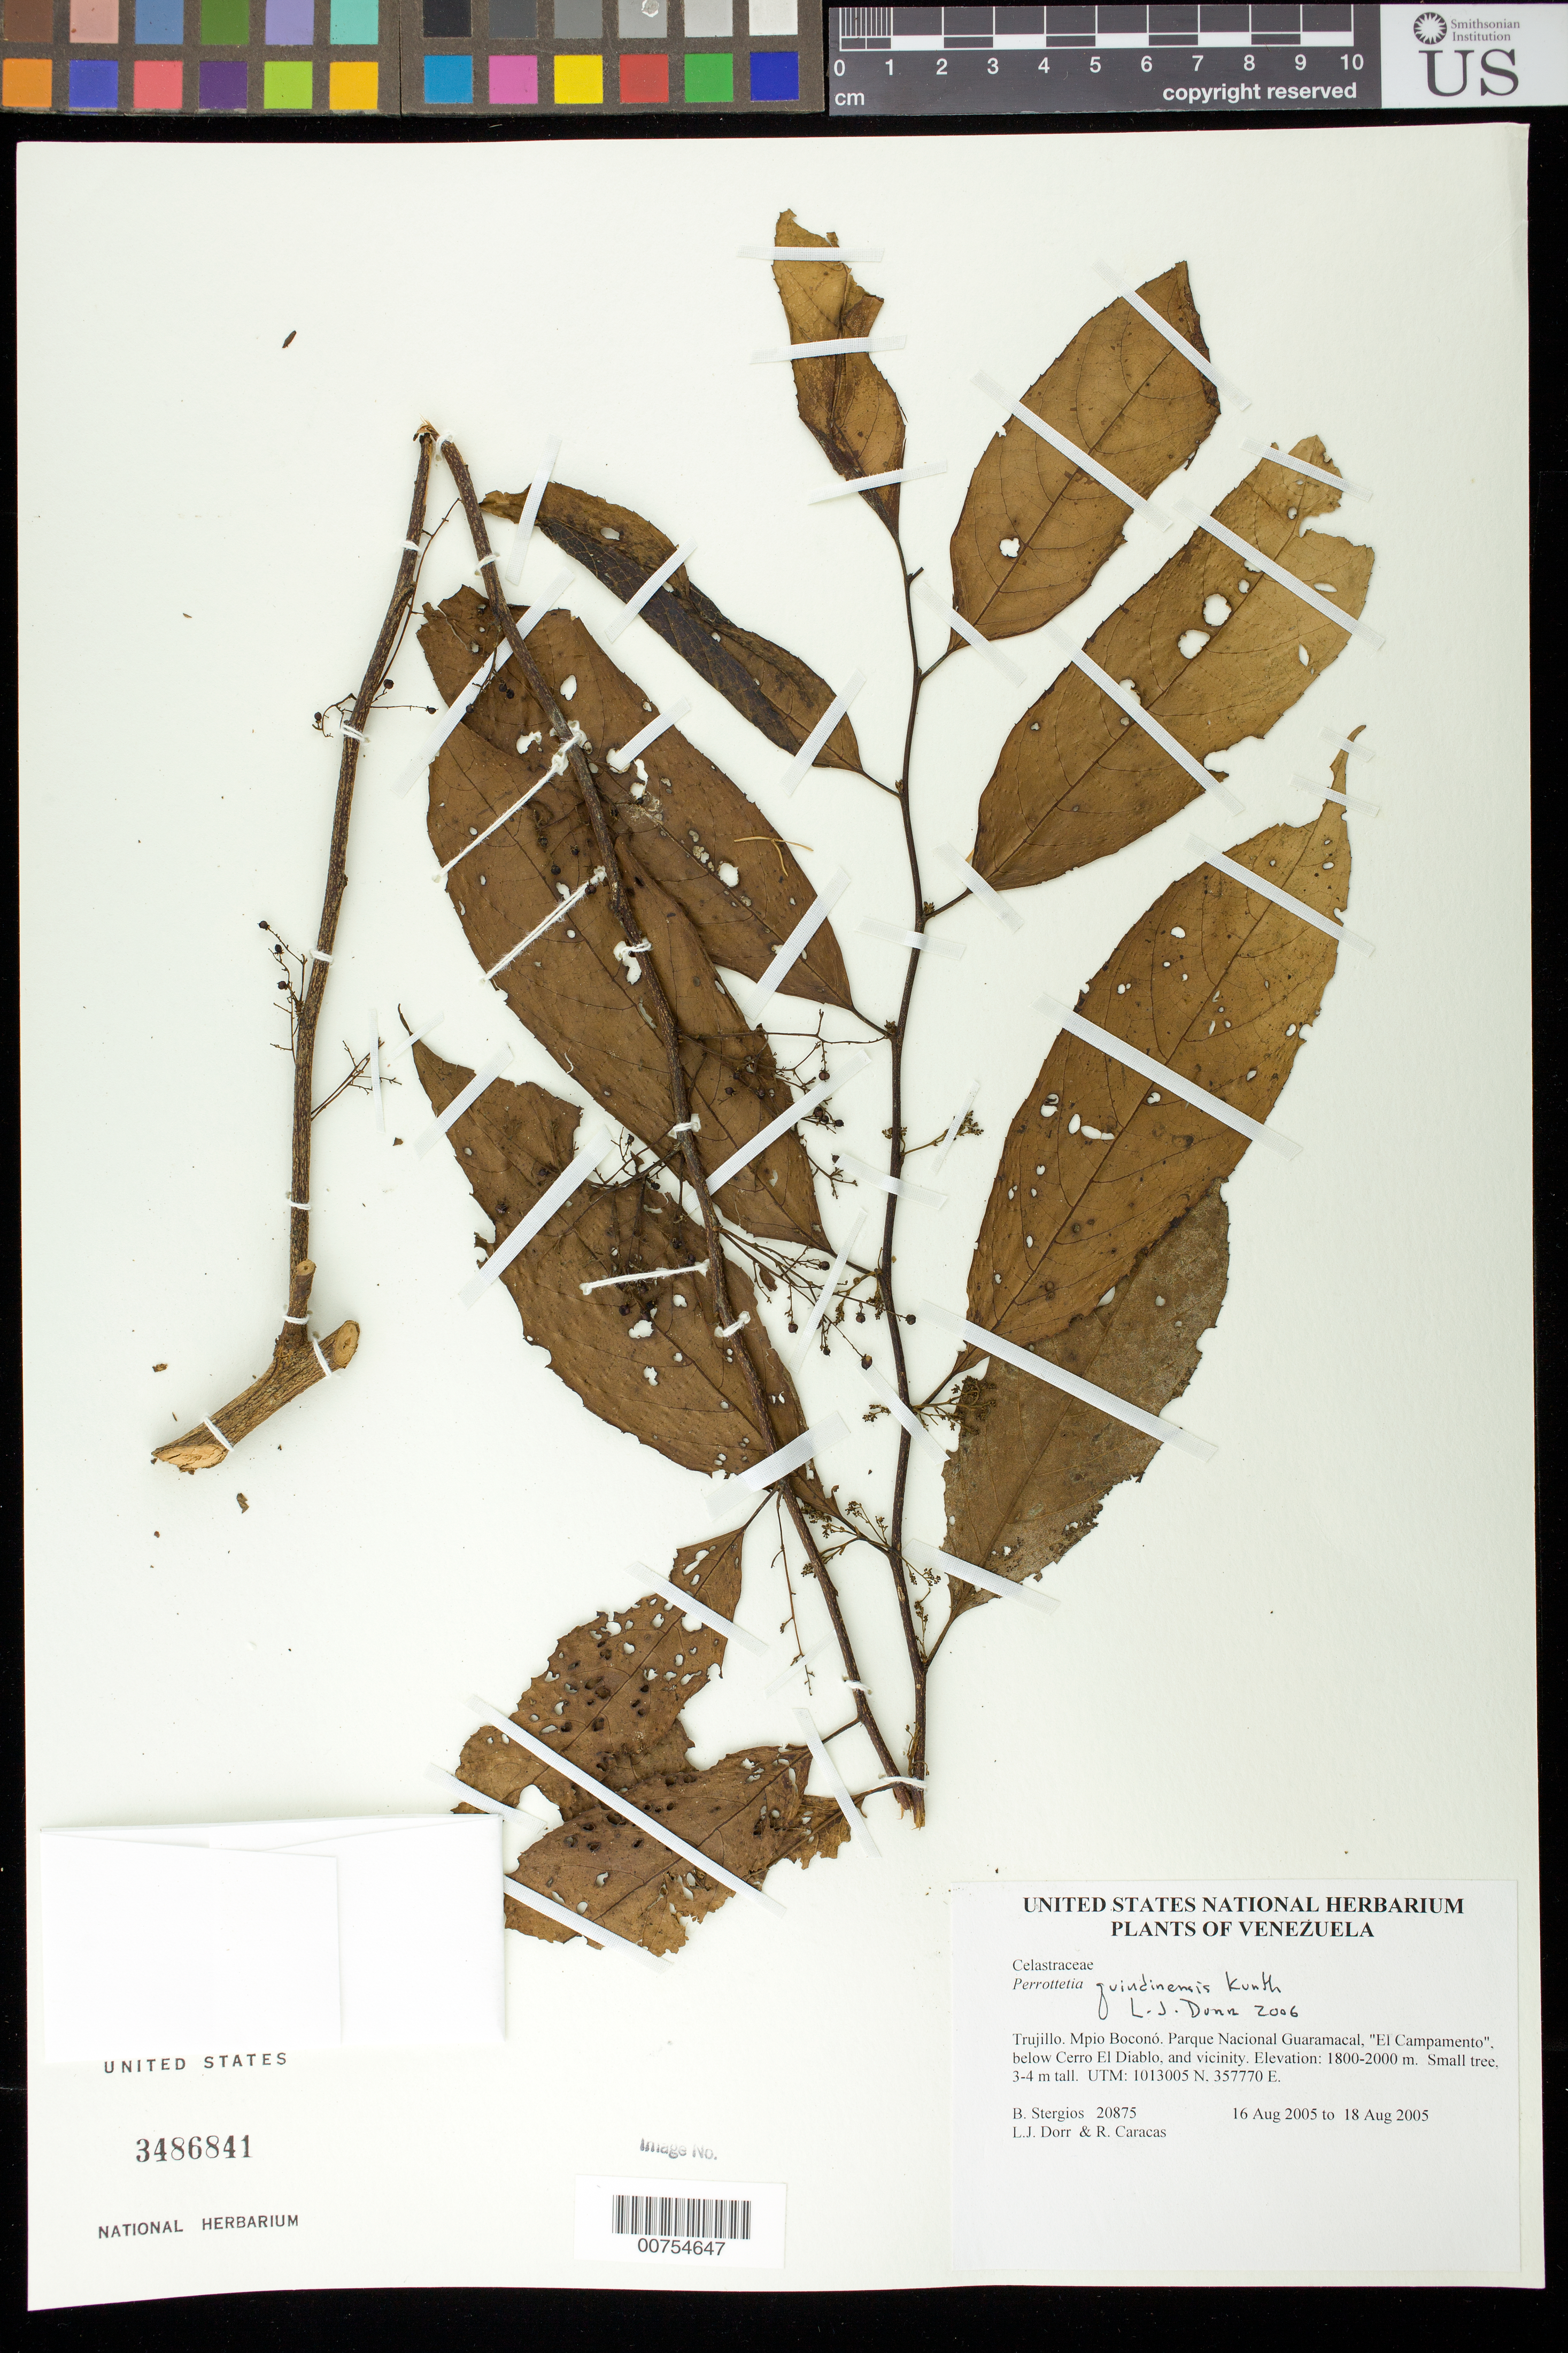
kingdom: Plantae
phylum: Tracheophyta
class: Magnoliopsida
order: Huerteales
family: Dipentodontaceae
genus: Perrottetia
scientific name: Perrottetia quinduensis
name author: Kunth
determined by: Dorr, L. J., (BOT), Smithsonian Institution - National Museum of Natural History (UNITED STATES)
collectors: B. G. Stergios, L. J. Dorr & R. Caracas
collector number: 20875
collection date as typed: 16 Aug 2005 to 18 Aug 2005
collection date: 2005-08-16/2005-08-18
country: Venezuela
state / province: Trujillo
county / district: Boconó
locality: Parque Nacional Guaramacal, "El Campamento", below Cerro El Diablo, and vicinity.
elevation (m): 1800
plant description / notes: PORT, US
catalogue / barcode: US 3486841